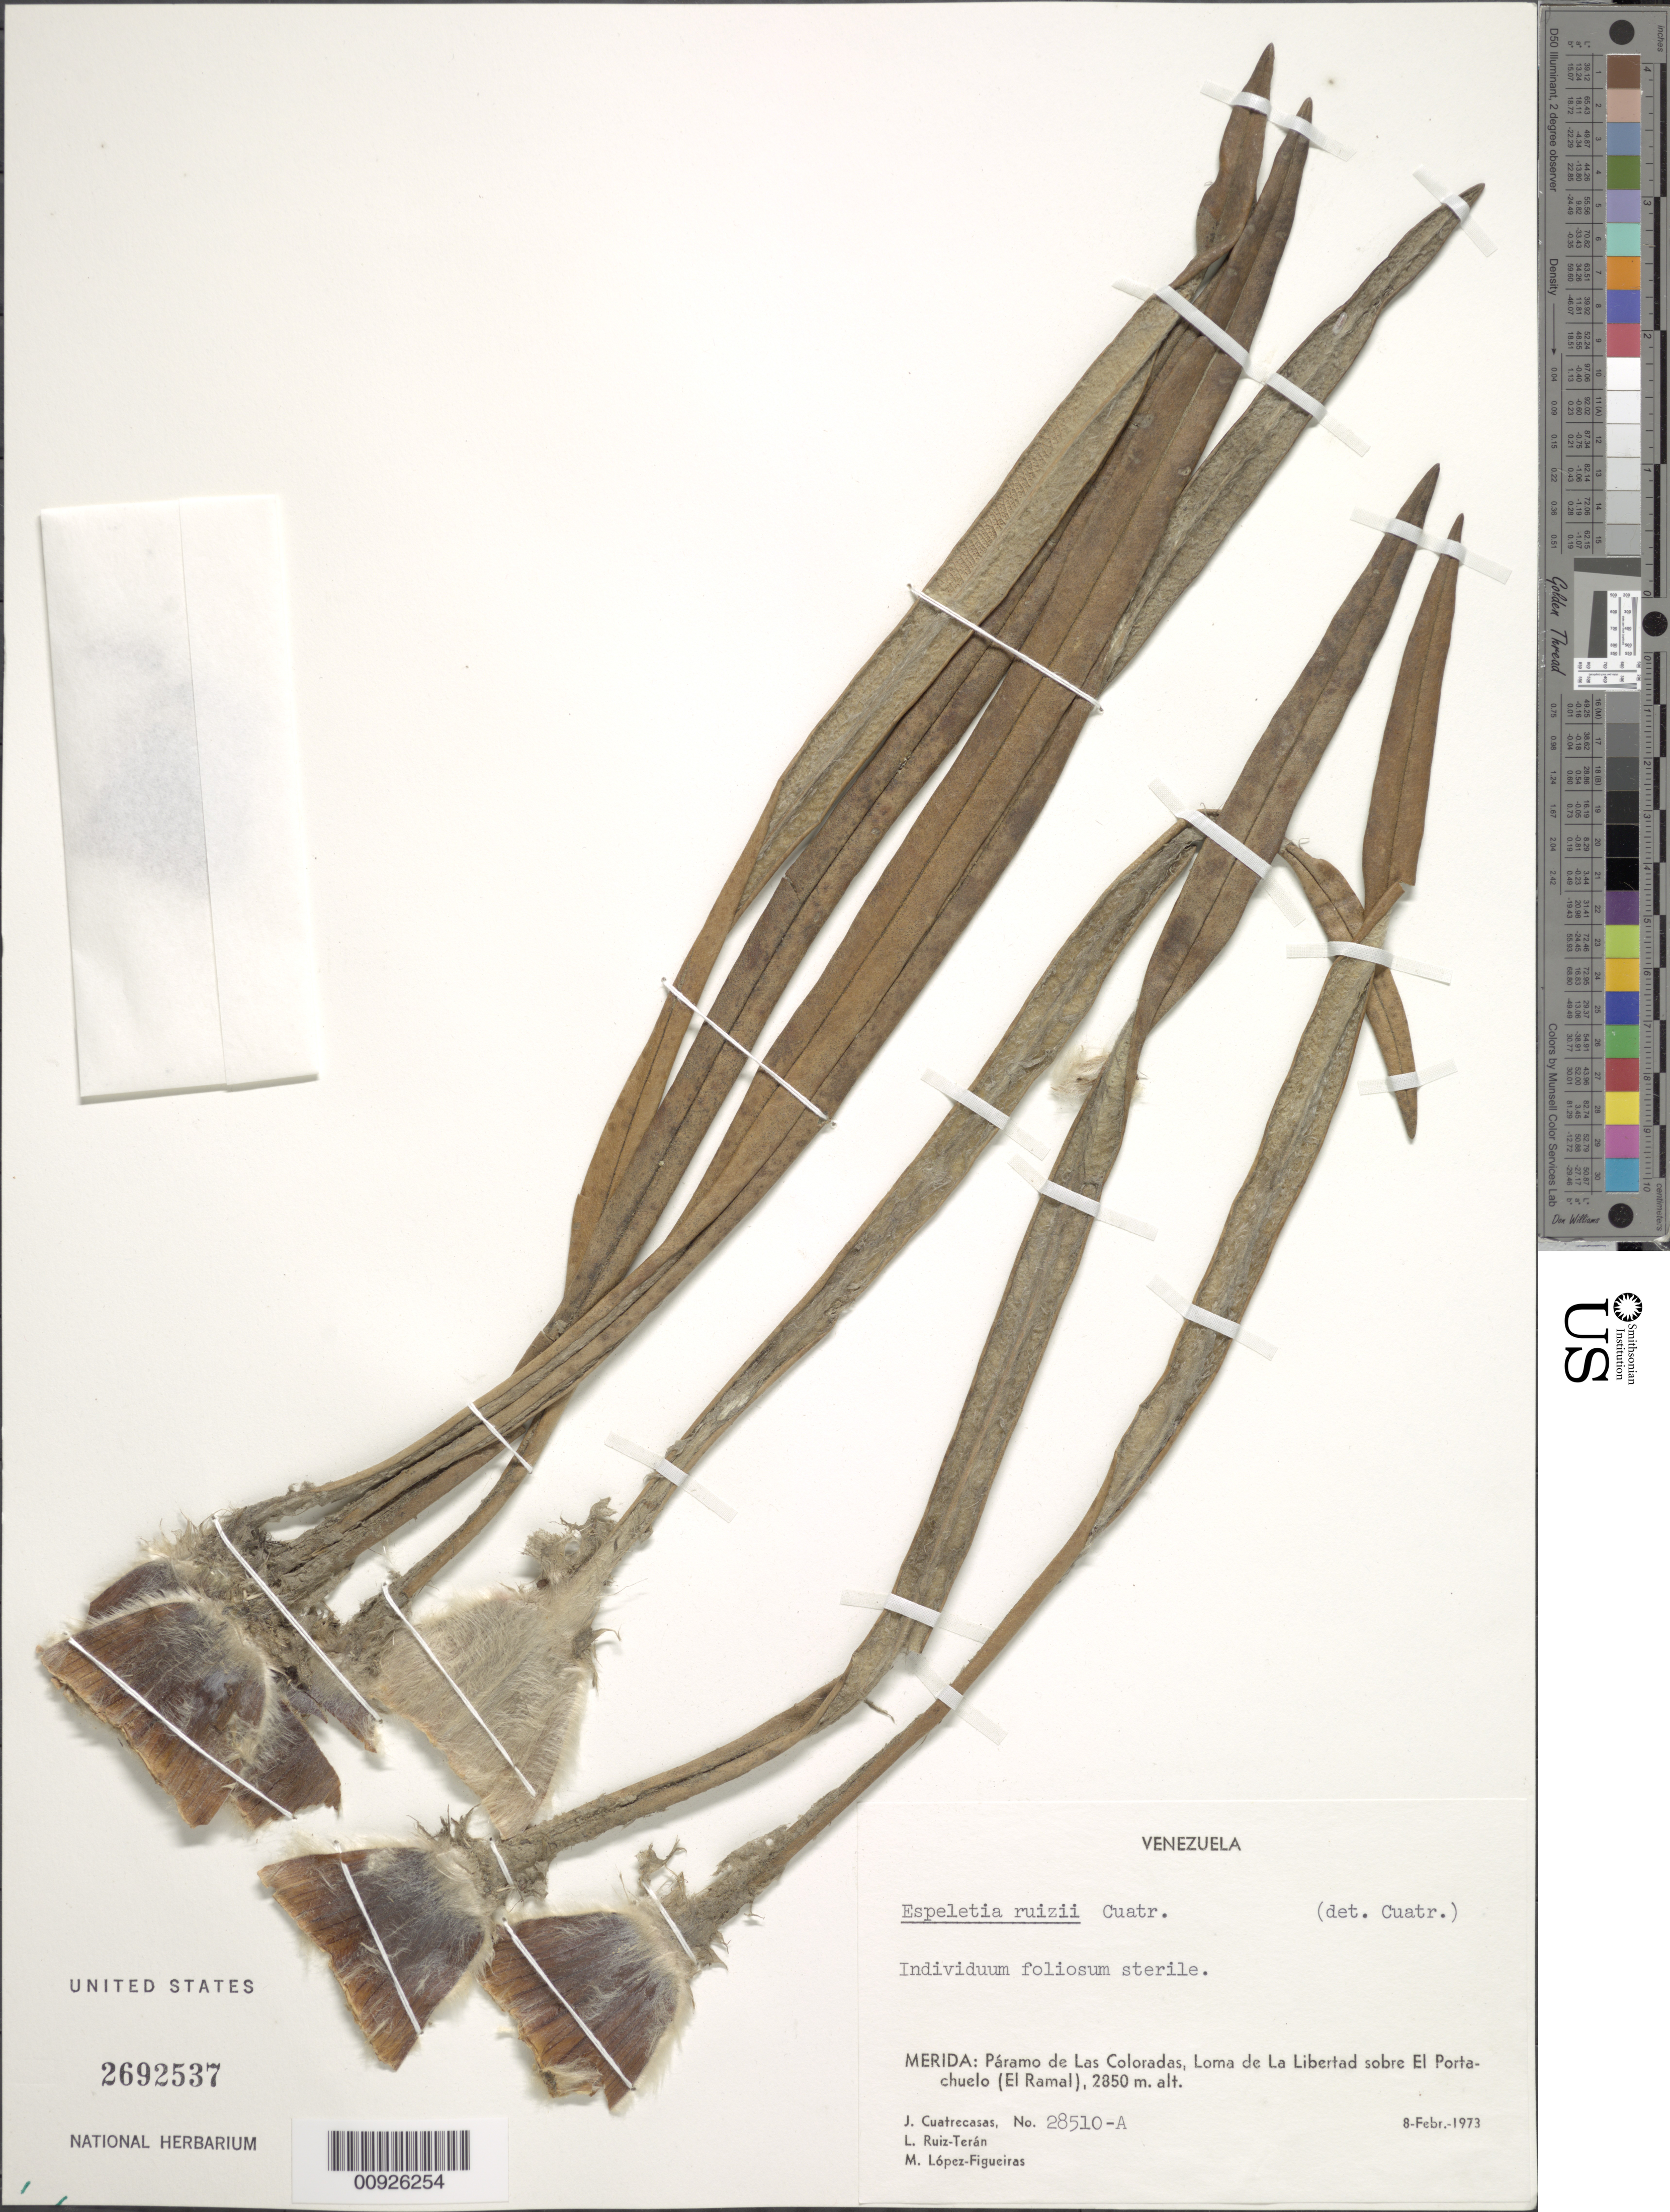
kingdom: Plantae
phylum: Tracheophyta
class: Magnoliopsida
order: Asterales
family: Asteraceae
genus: Ruilopezia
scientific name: Ruilopezia ruizii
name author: (Cuatrec.) Cuatrec.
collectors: J. Cuatrecasas, L. E. Ruíz-Terán & M. López Figueiras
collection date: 1973-02-08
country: Venezuela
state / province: Mérida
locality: P. de las Coloradas. Loma de la Libertad sobre El Portachuelo (El Ramal)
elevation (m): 2850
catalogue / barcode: US 2692537